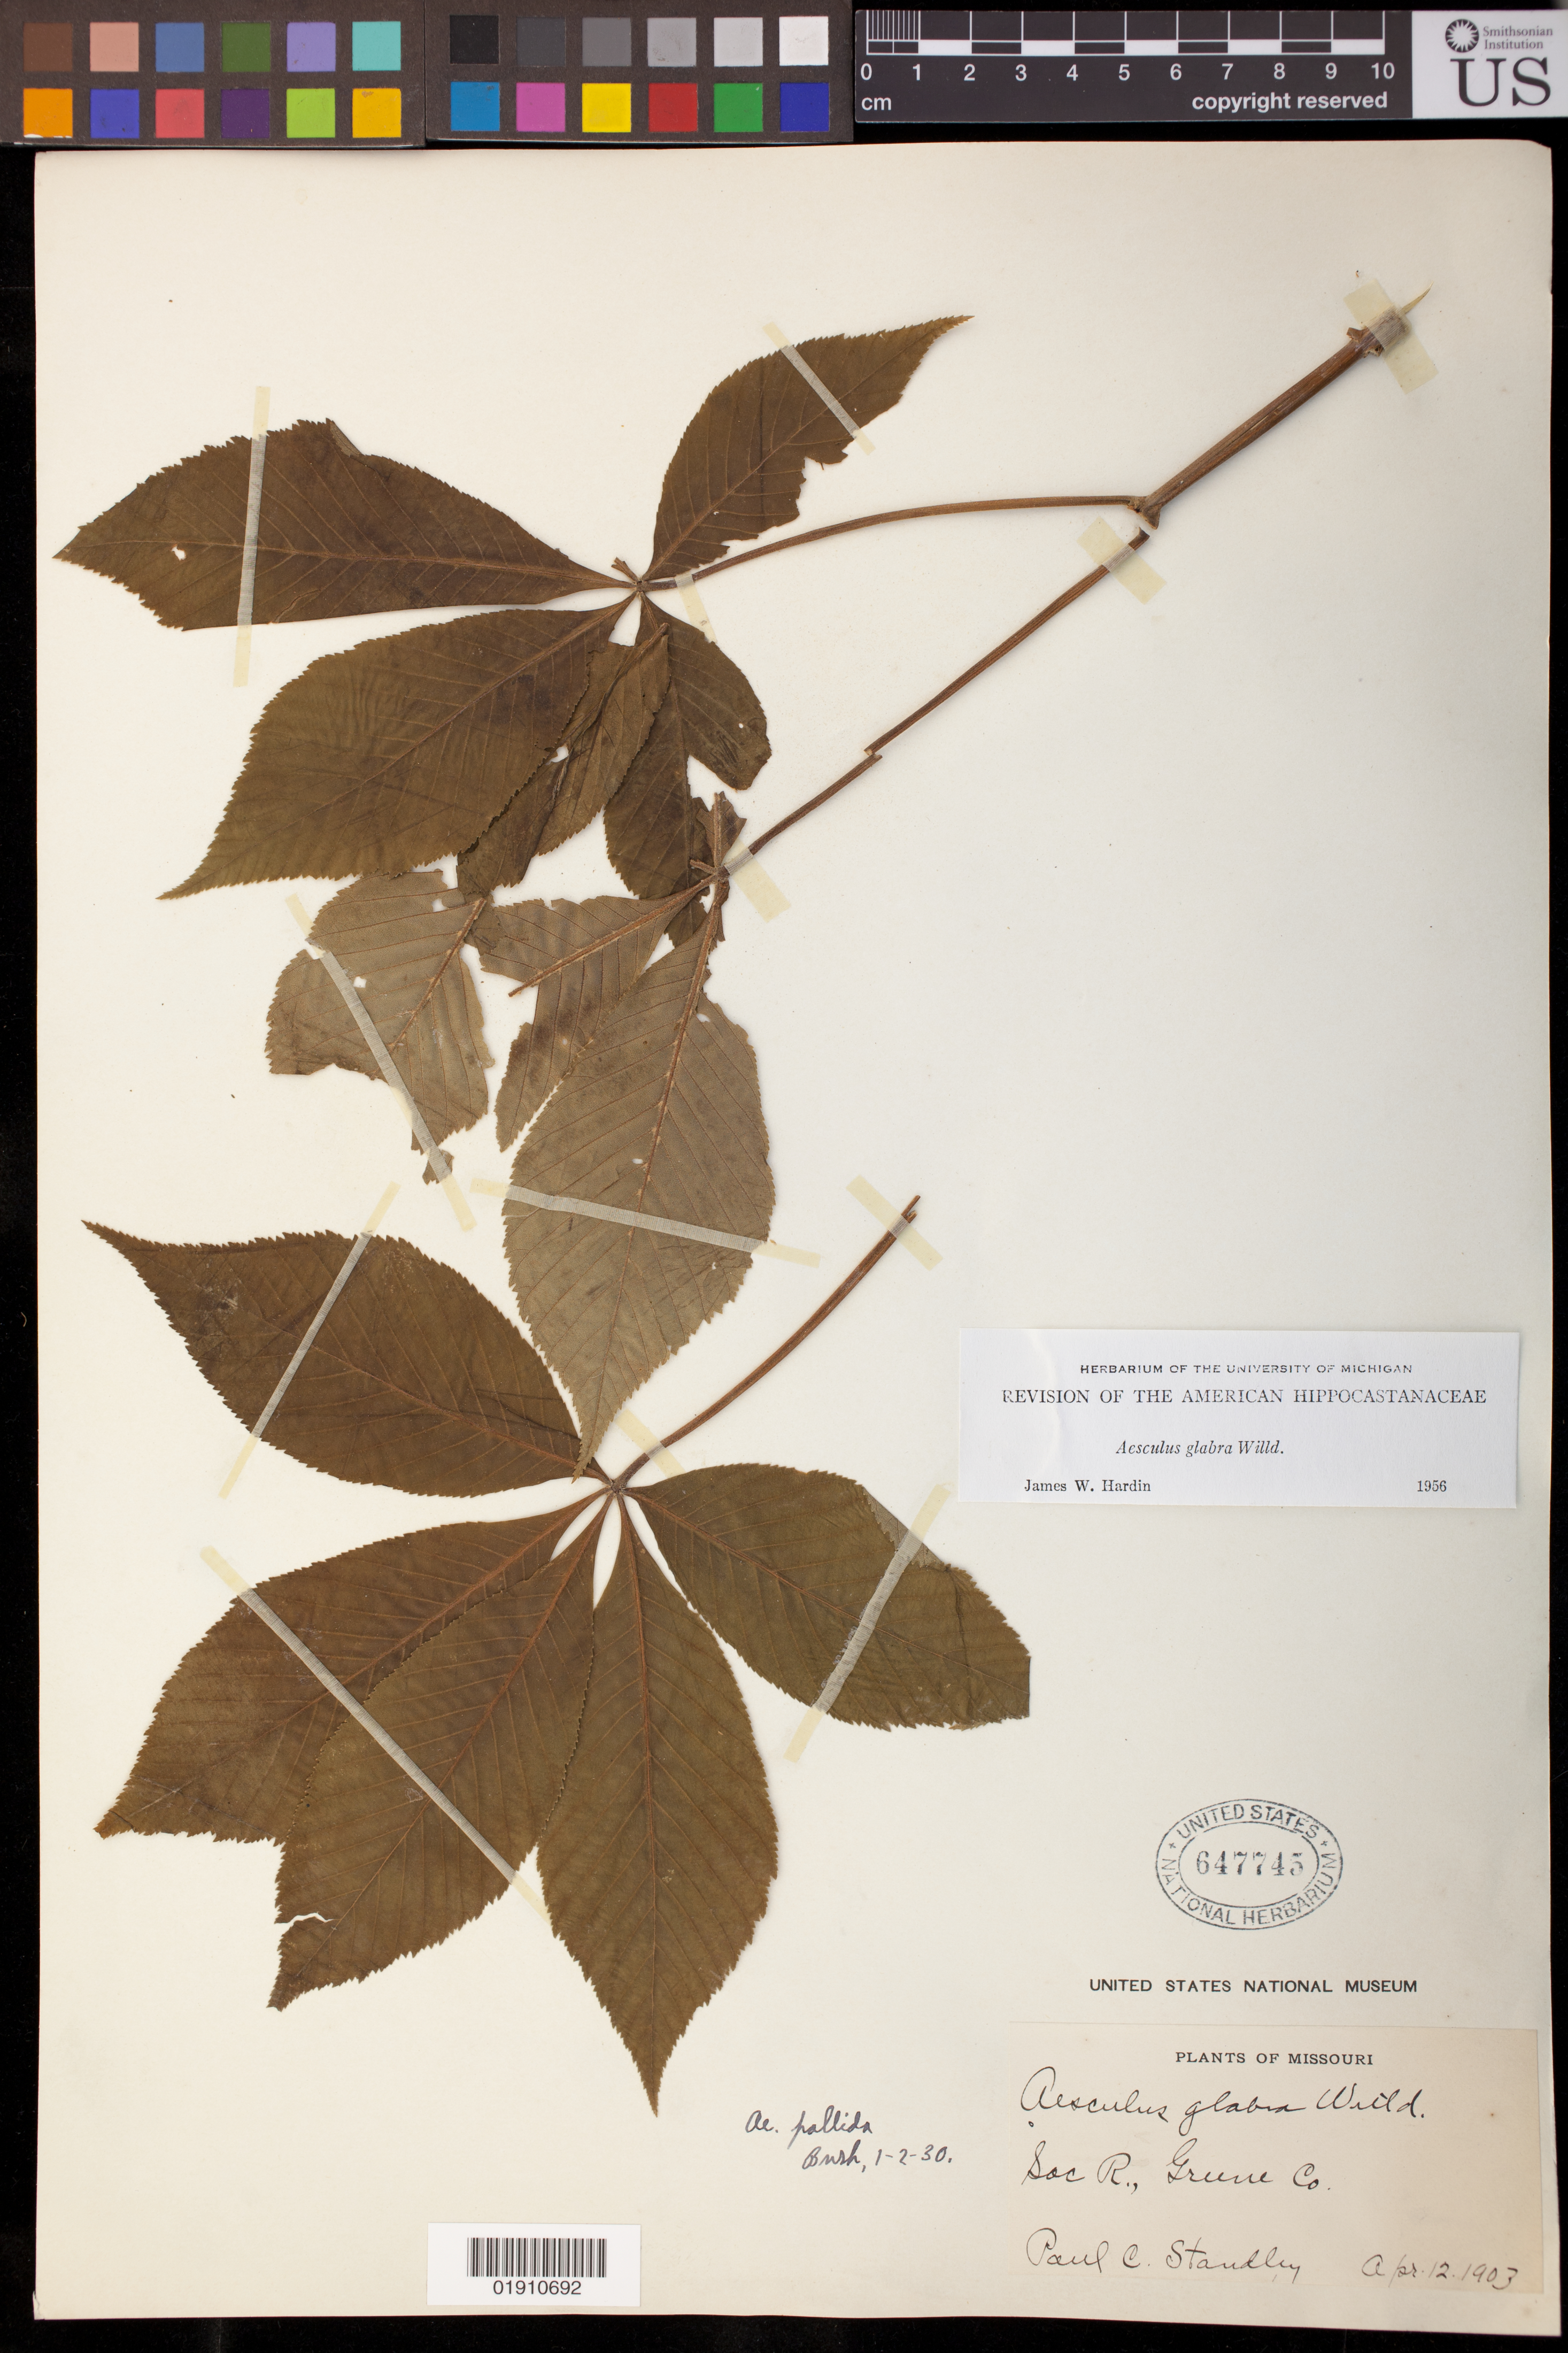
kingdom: Plantae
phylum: Tracheophyta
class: Magnoliopsida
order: Sapindales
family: Sapindaceae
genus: Aesculus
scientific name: Aesculus glabra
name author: Willd.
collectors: P. C. Standley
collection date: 1903-04-12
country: United States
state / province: Missouri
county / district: Greene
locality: Sac R.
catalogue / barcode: US 647745